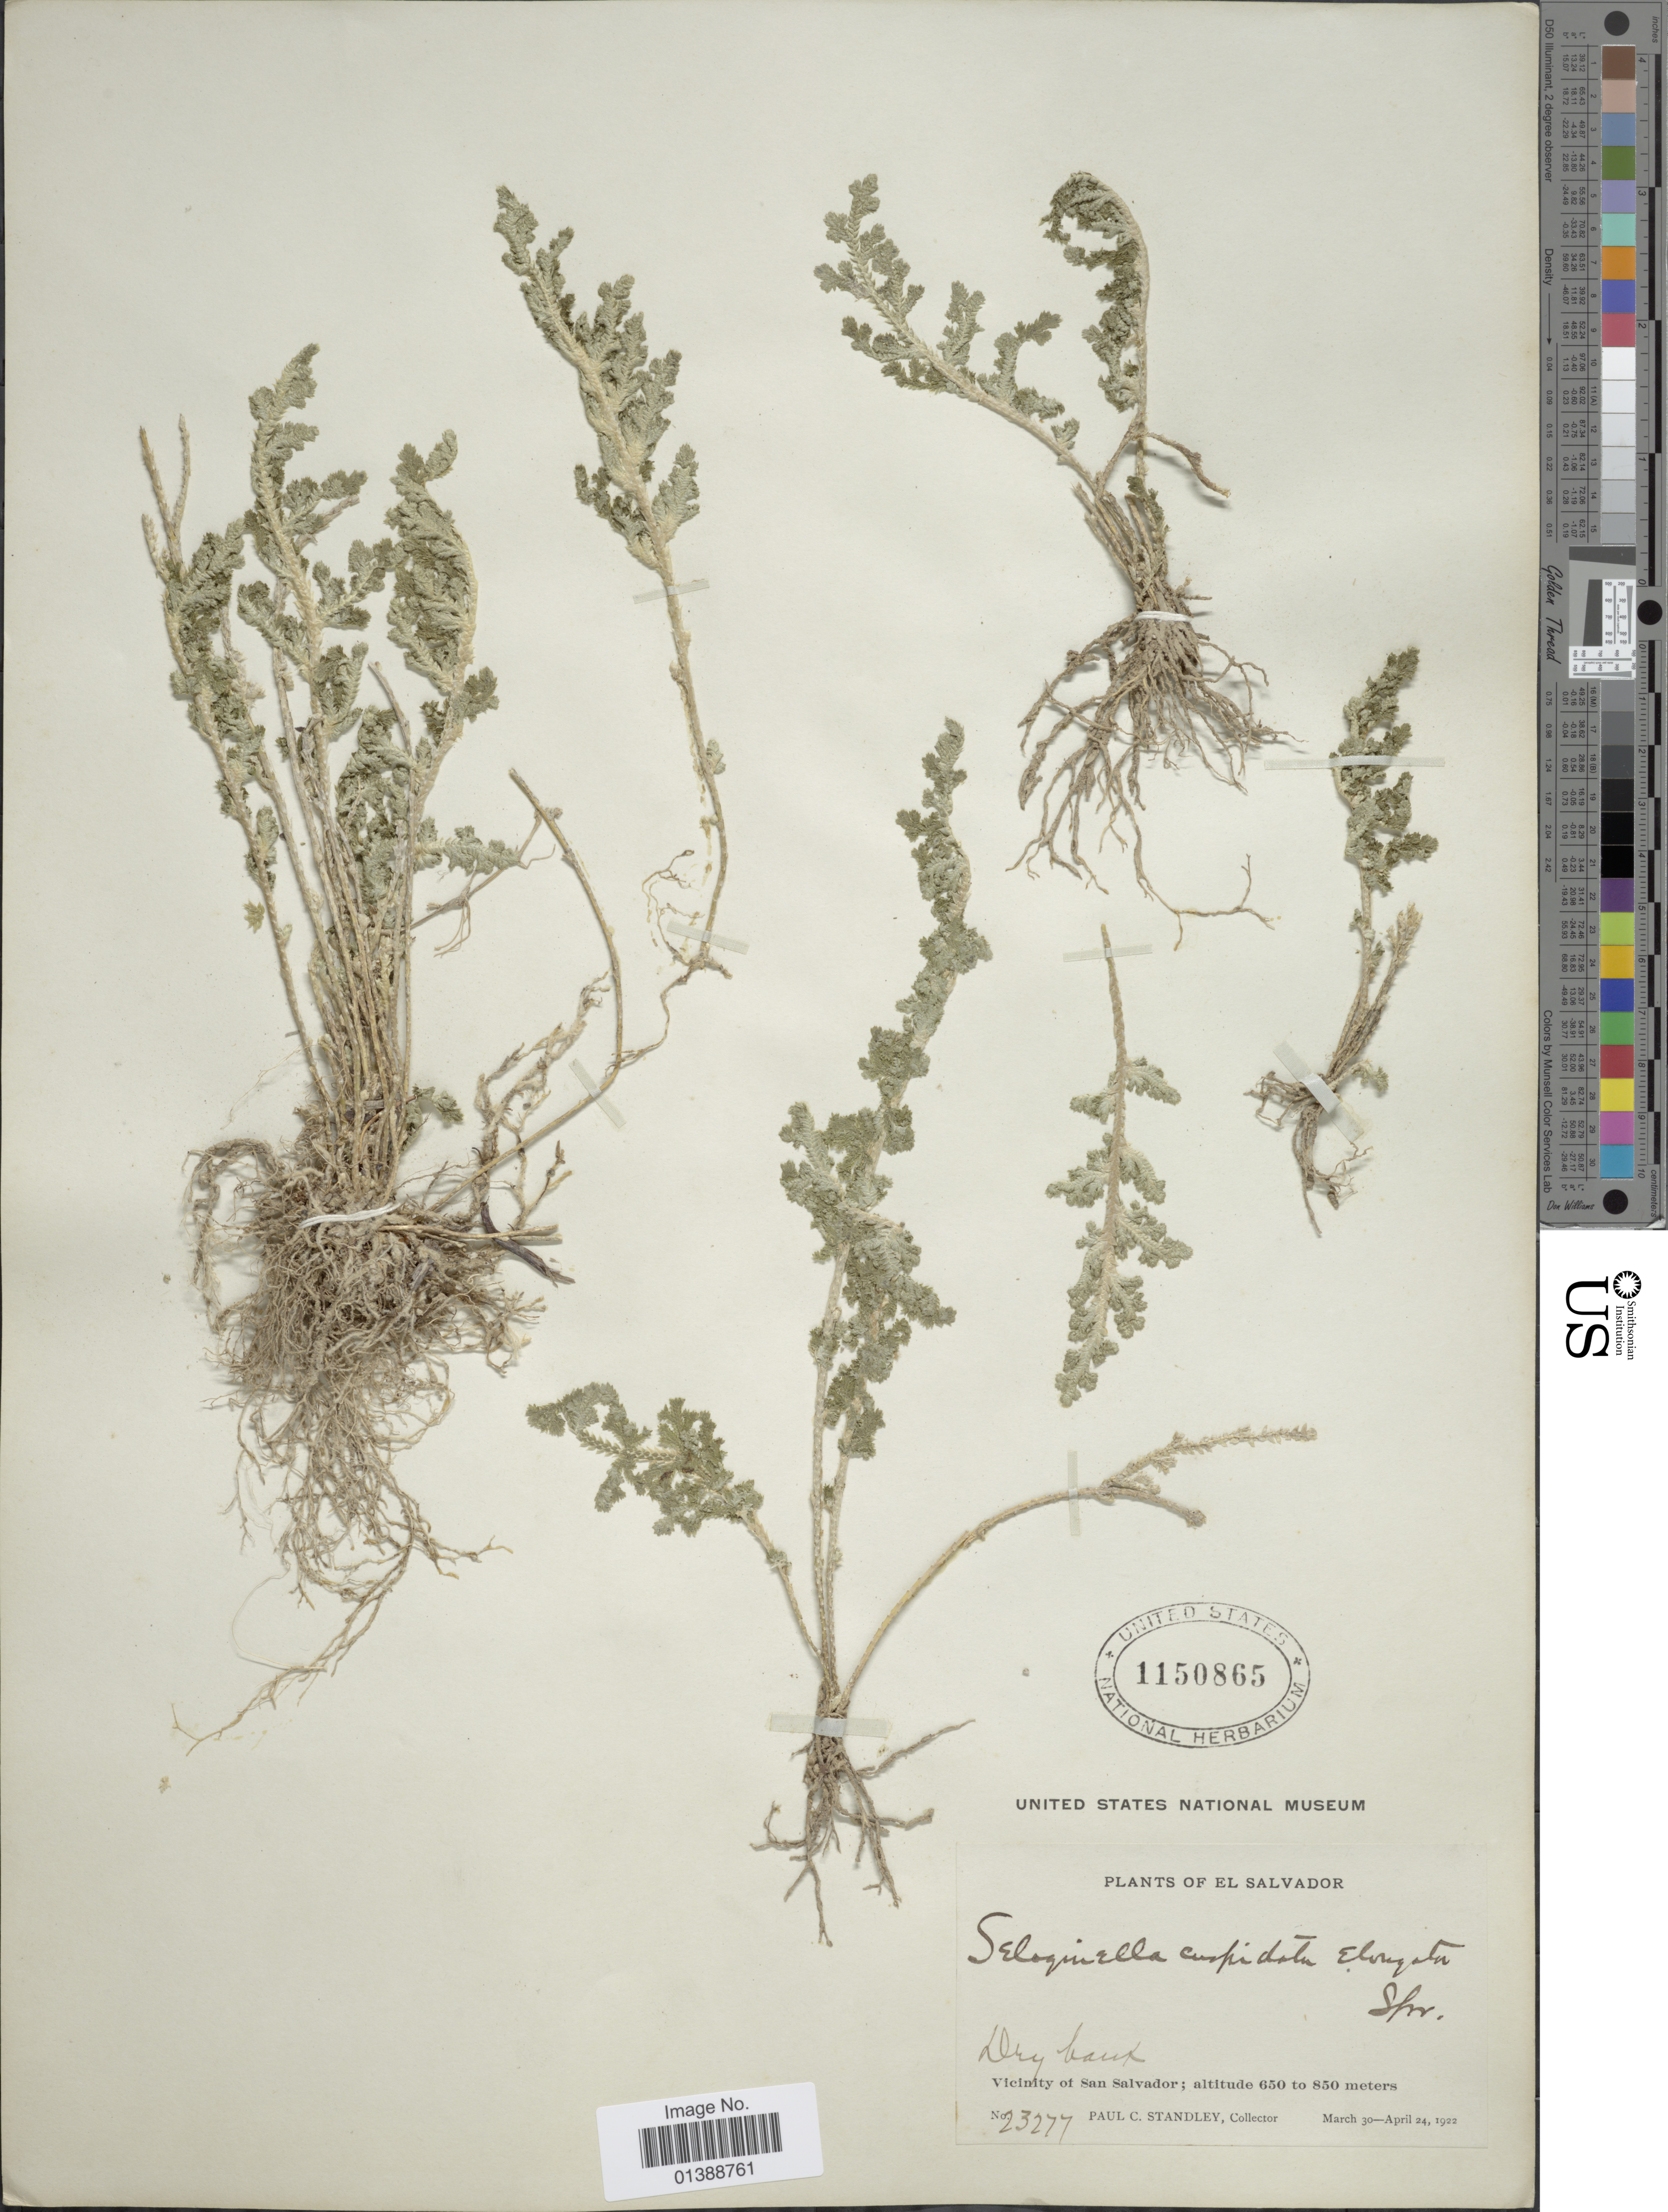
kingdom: Plantae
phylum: Tracheophyta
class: Lycopodiopsida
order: Selaginellales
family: Selaginellaceae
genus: Selaginella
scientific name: Selaginella pallescens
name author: (C. Presl) Spring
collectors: P. C. Standley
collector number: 23277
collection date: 1922-03-30/1922-04-24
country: El Salvador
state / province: San Salvador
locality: Dry banks, Vicinity of San Salvador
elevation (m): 650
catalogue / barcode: US 1150865